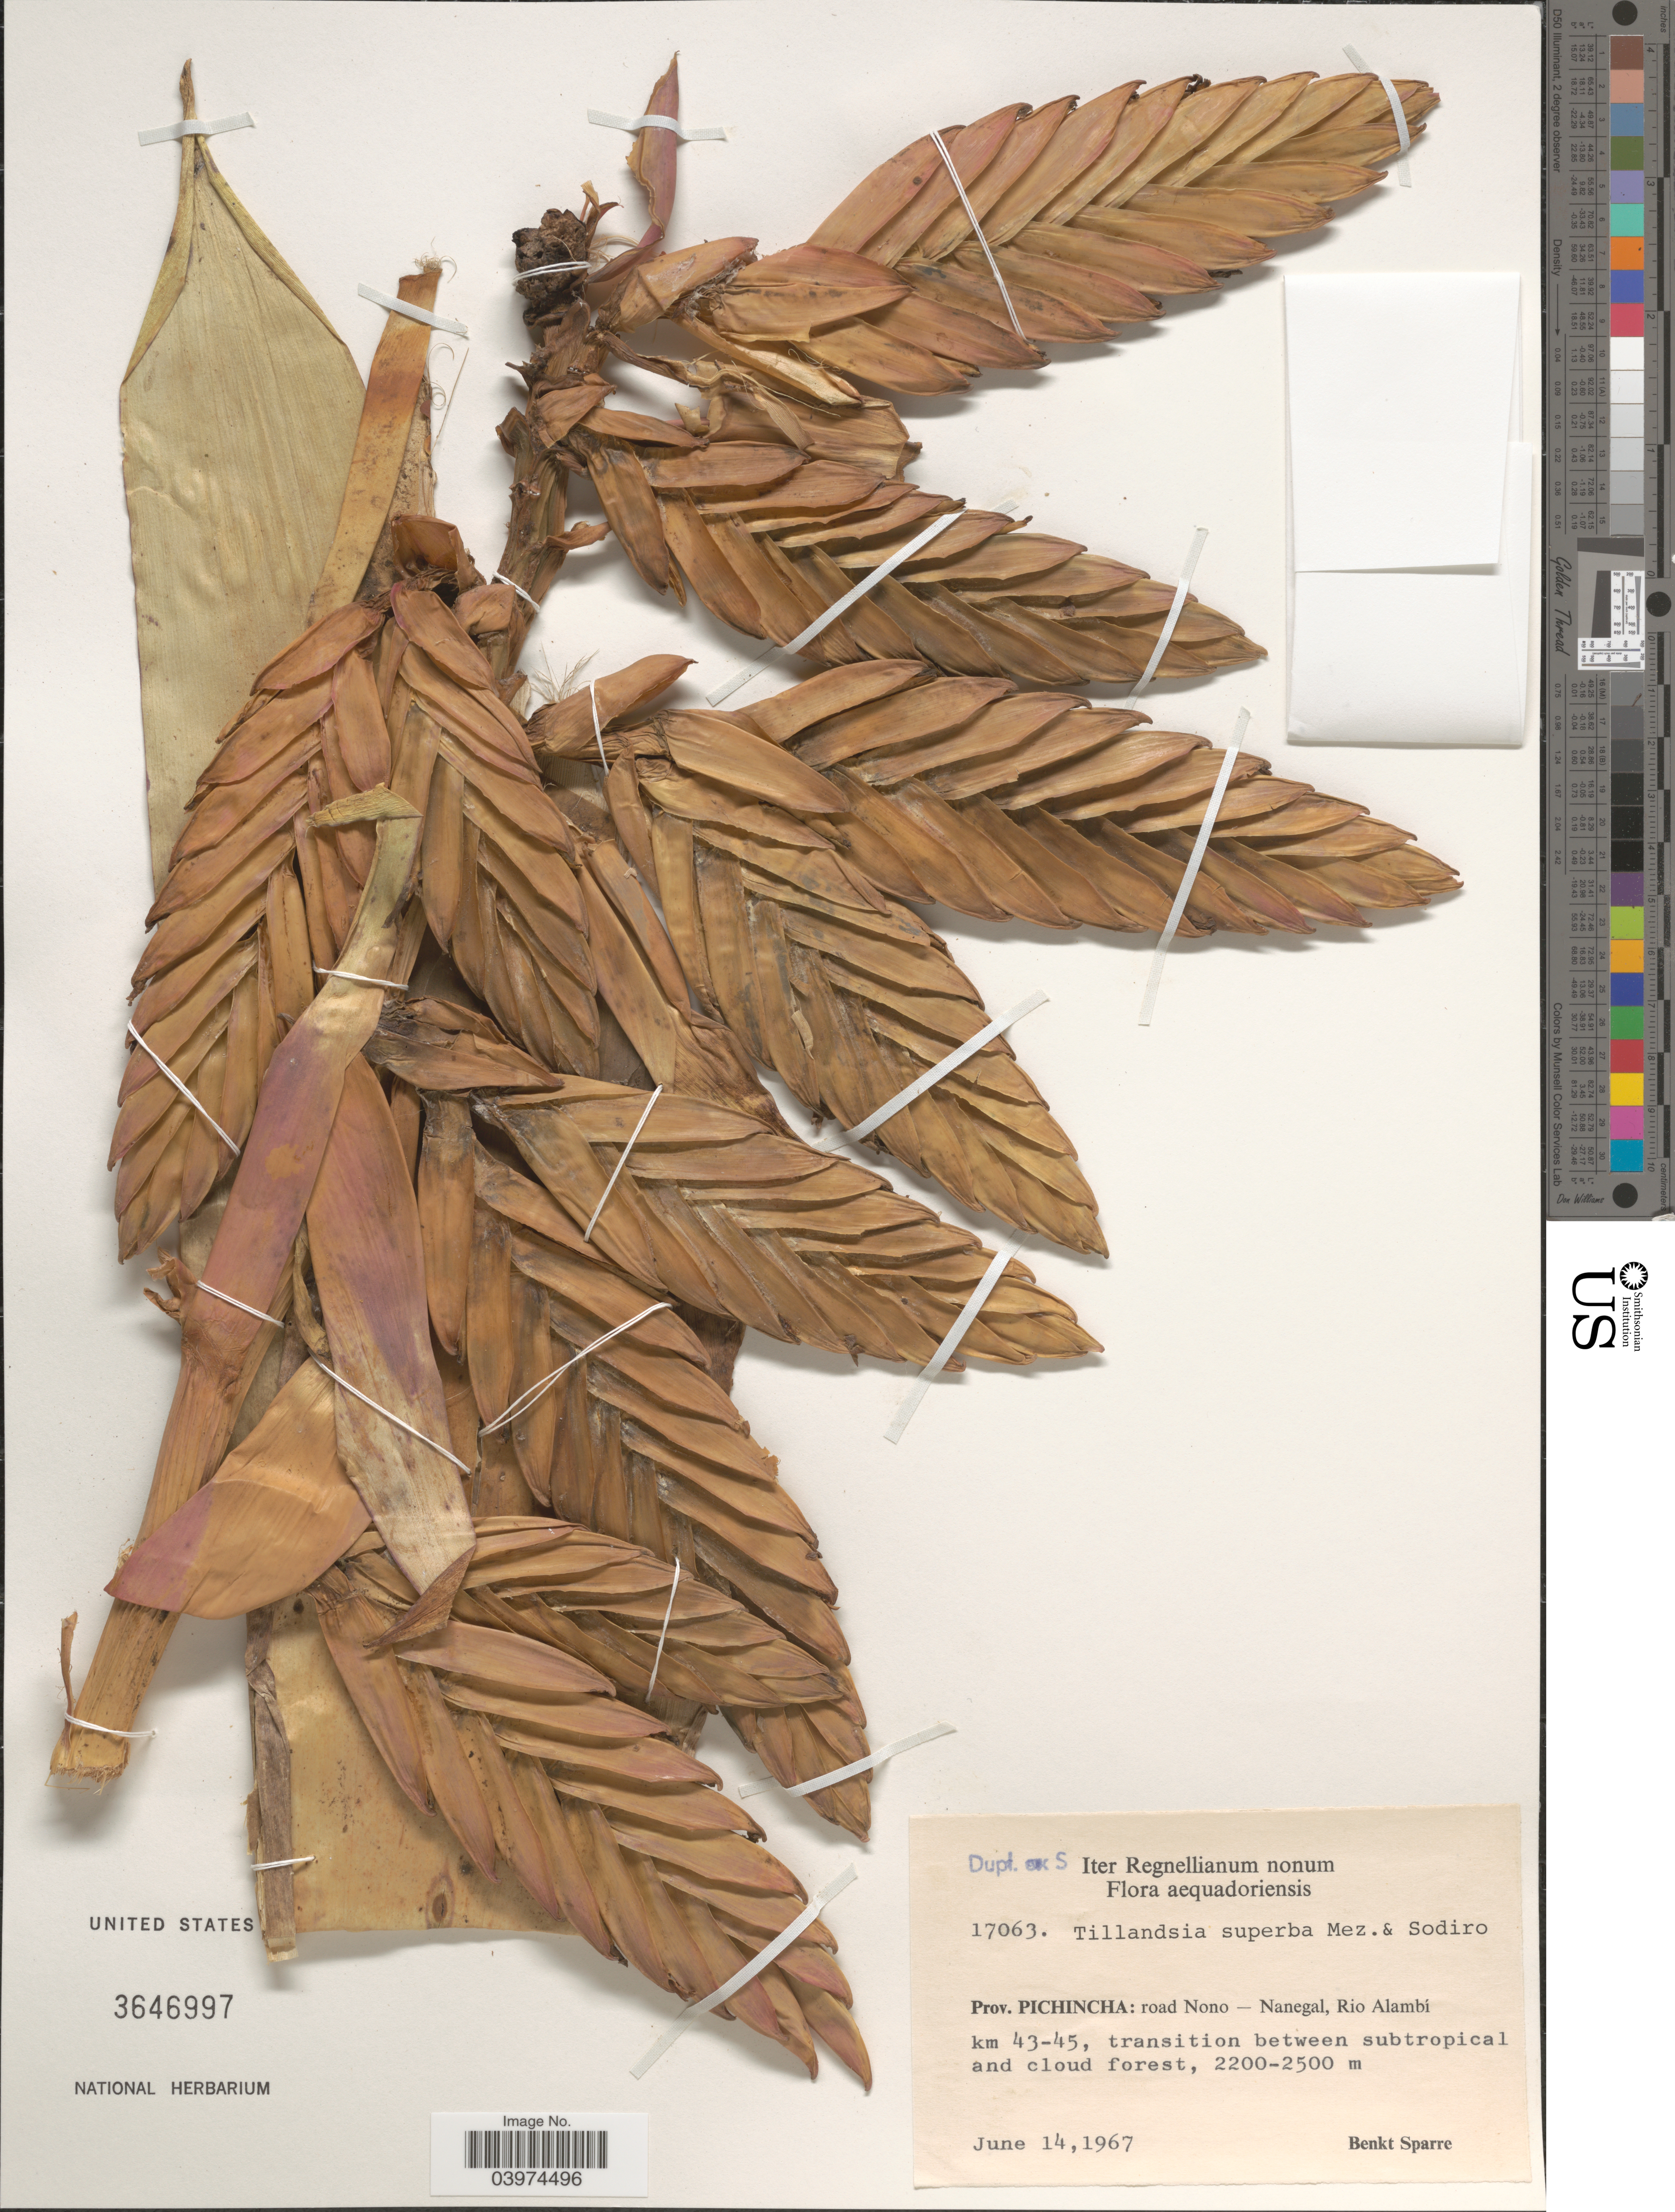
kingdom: Plantae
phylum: Tracheophyta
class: Liliopsida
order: Poales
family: Bromeliaceae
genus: Tillandsia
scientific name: Tillandsia superba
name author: Mez & Sodiro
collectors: B. Sparre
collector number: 17063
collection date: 1967-06-14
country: Ecuador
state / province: Pichincha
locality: Iter Regnellianum nonum. Aequadoriensis. Road Nono-Nanegal, Rio Alambí km 43-45, transition between subtropical and cloud forest.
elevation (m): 2200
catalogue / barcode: US 3646997